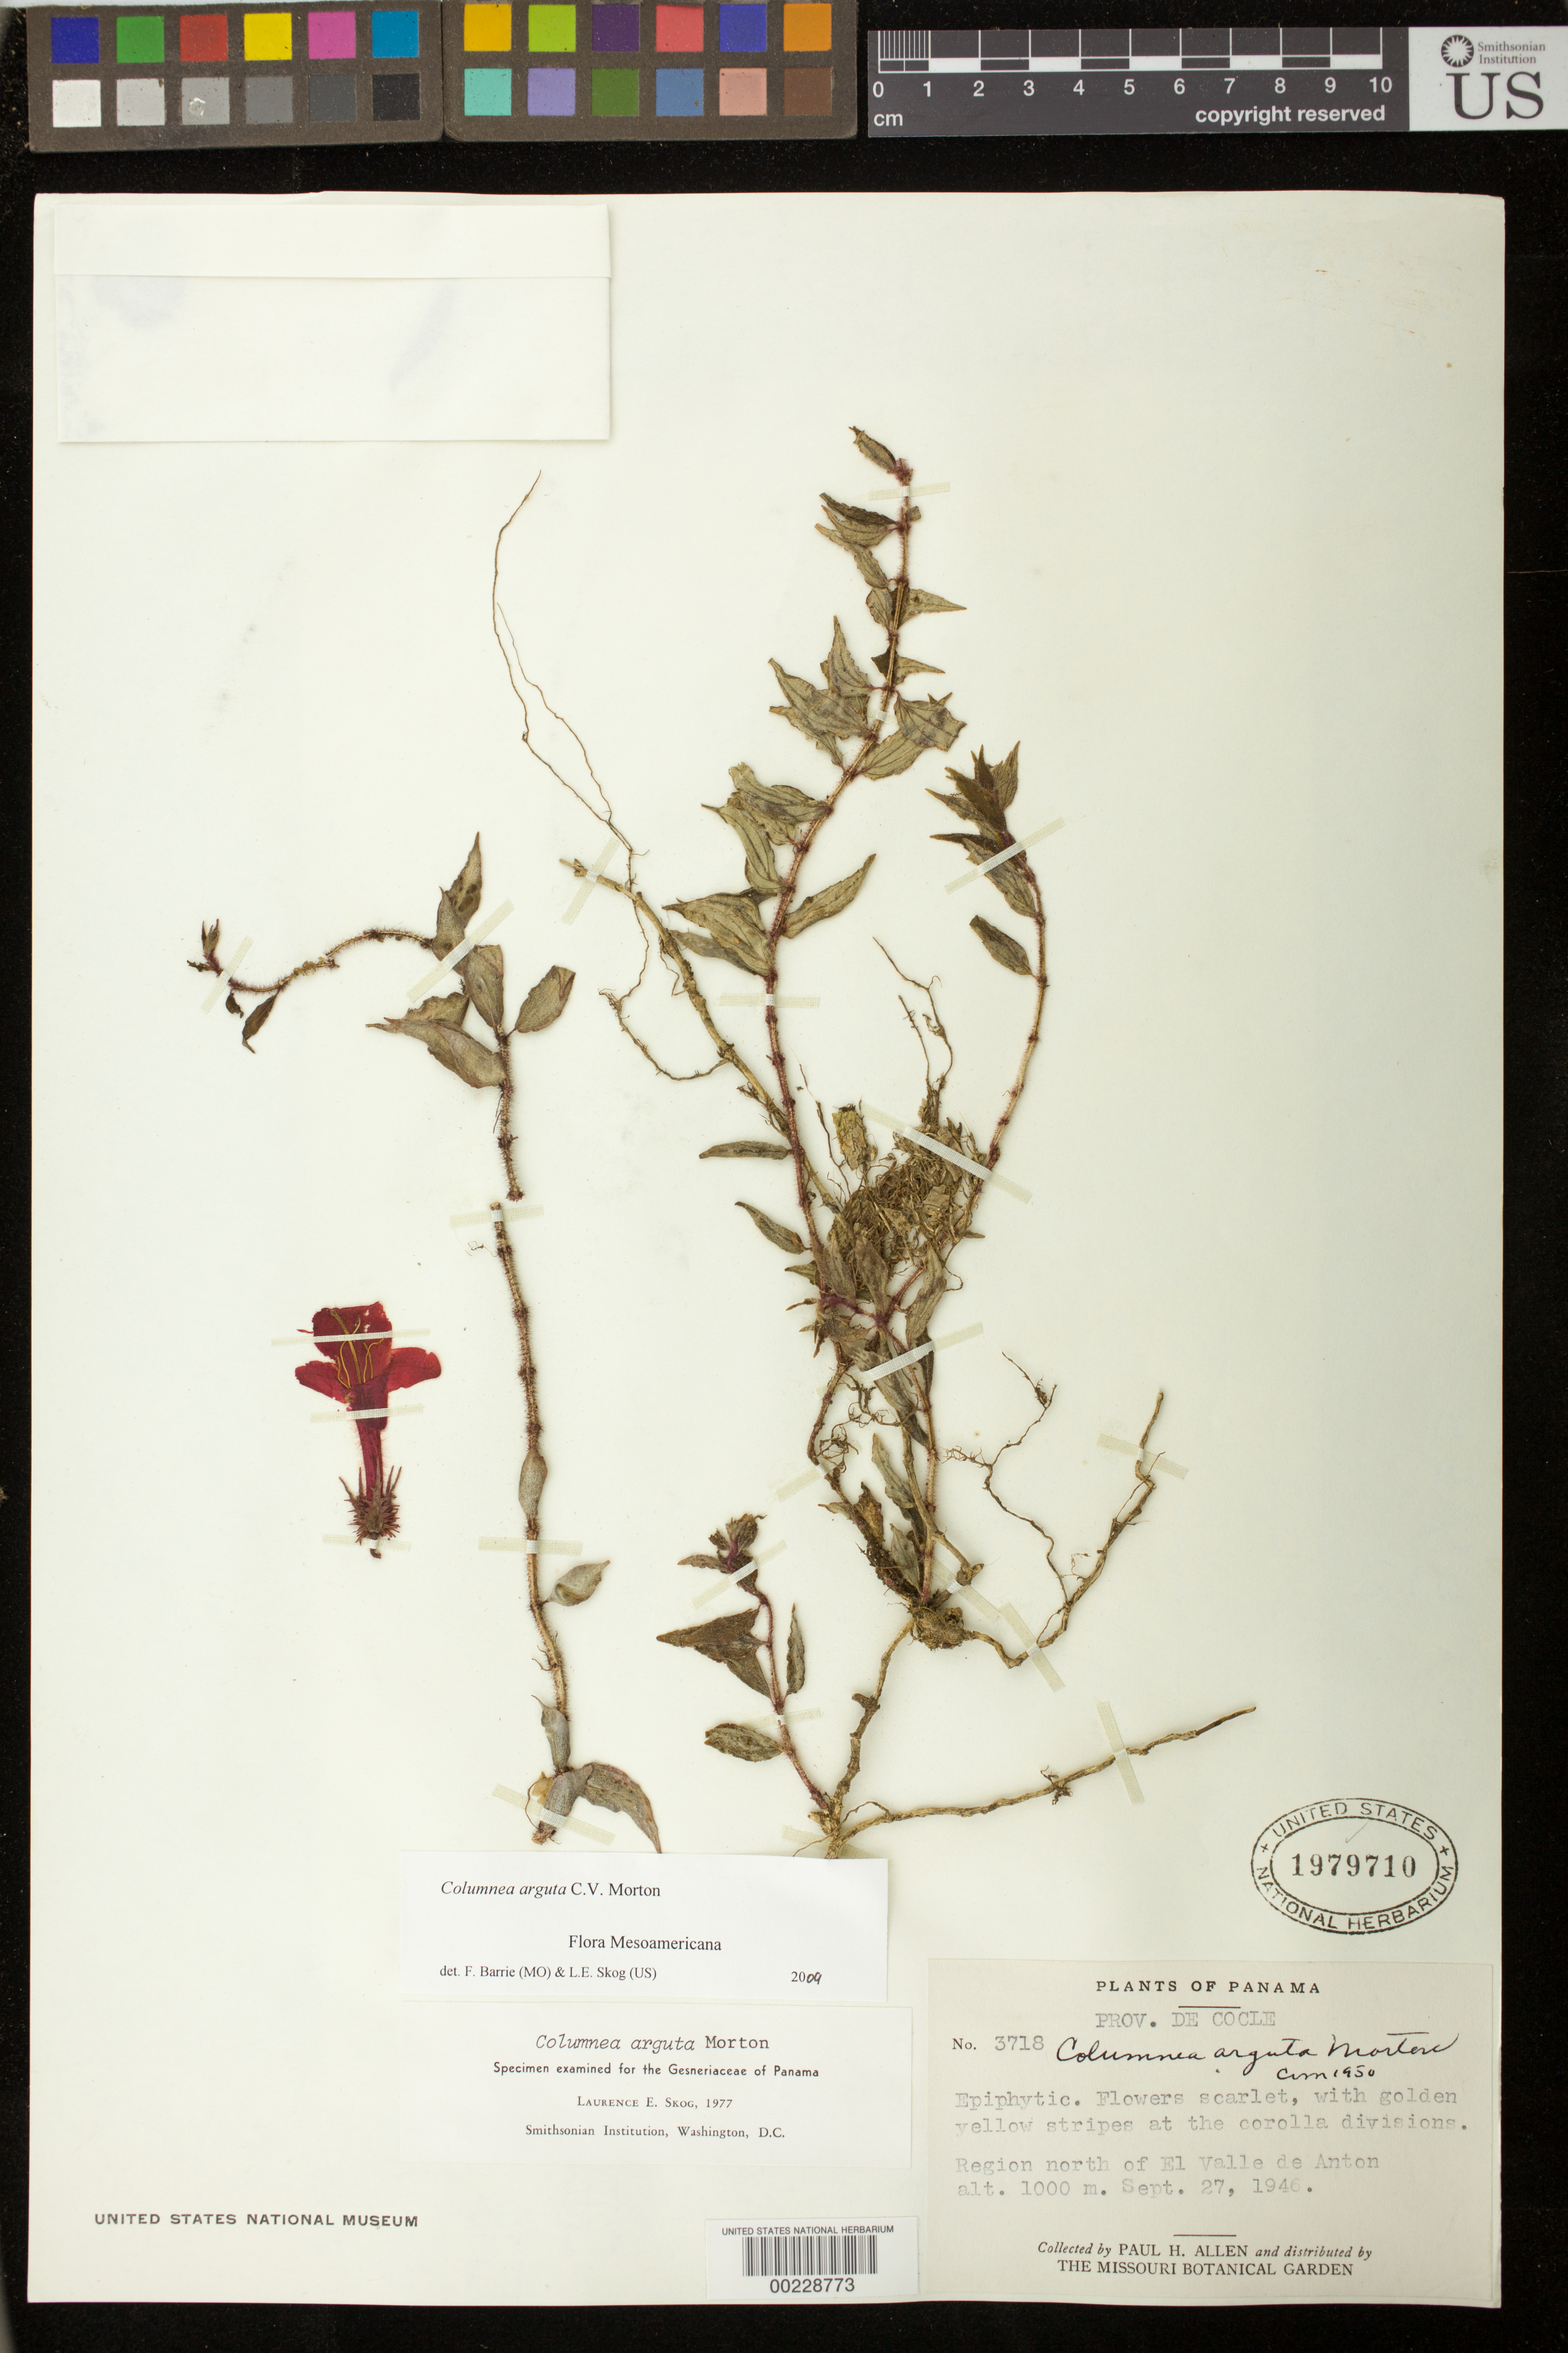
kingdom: Plantae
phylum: Tracheophyta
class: Magnoliopsida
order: Lamiales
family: Gesneriaceae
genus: Columnea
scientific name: Columnea arguta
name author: C.V. Morton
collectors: P. H. Allen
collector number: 3718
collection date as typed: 27 Sep 1946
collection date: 1946-09-27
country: Panama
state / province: Coclé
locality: Region N of El Valle de Anton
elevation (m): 1000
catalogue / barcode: US 1979710